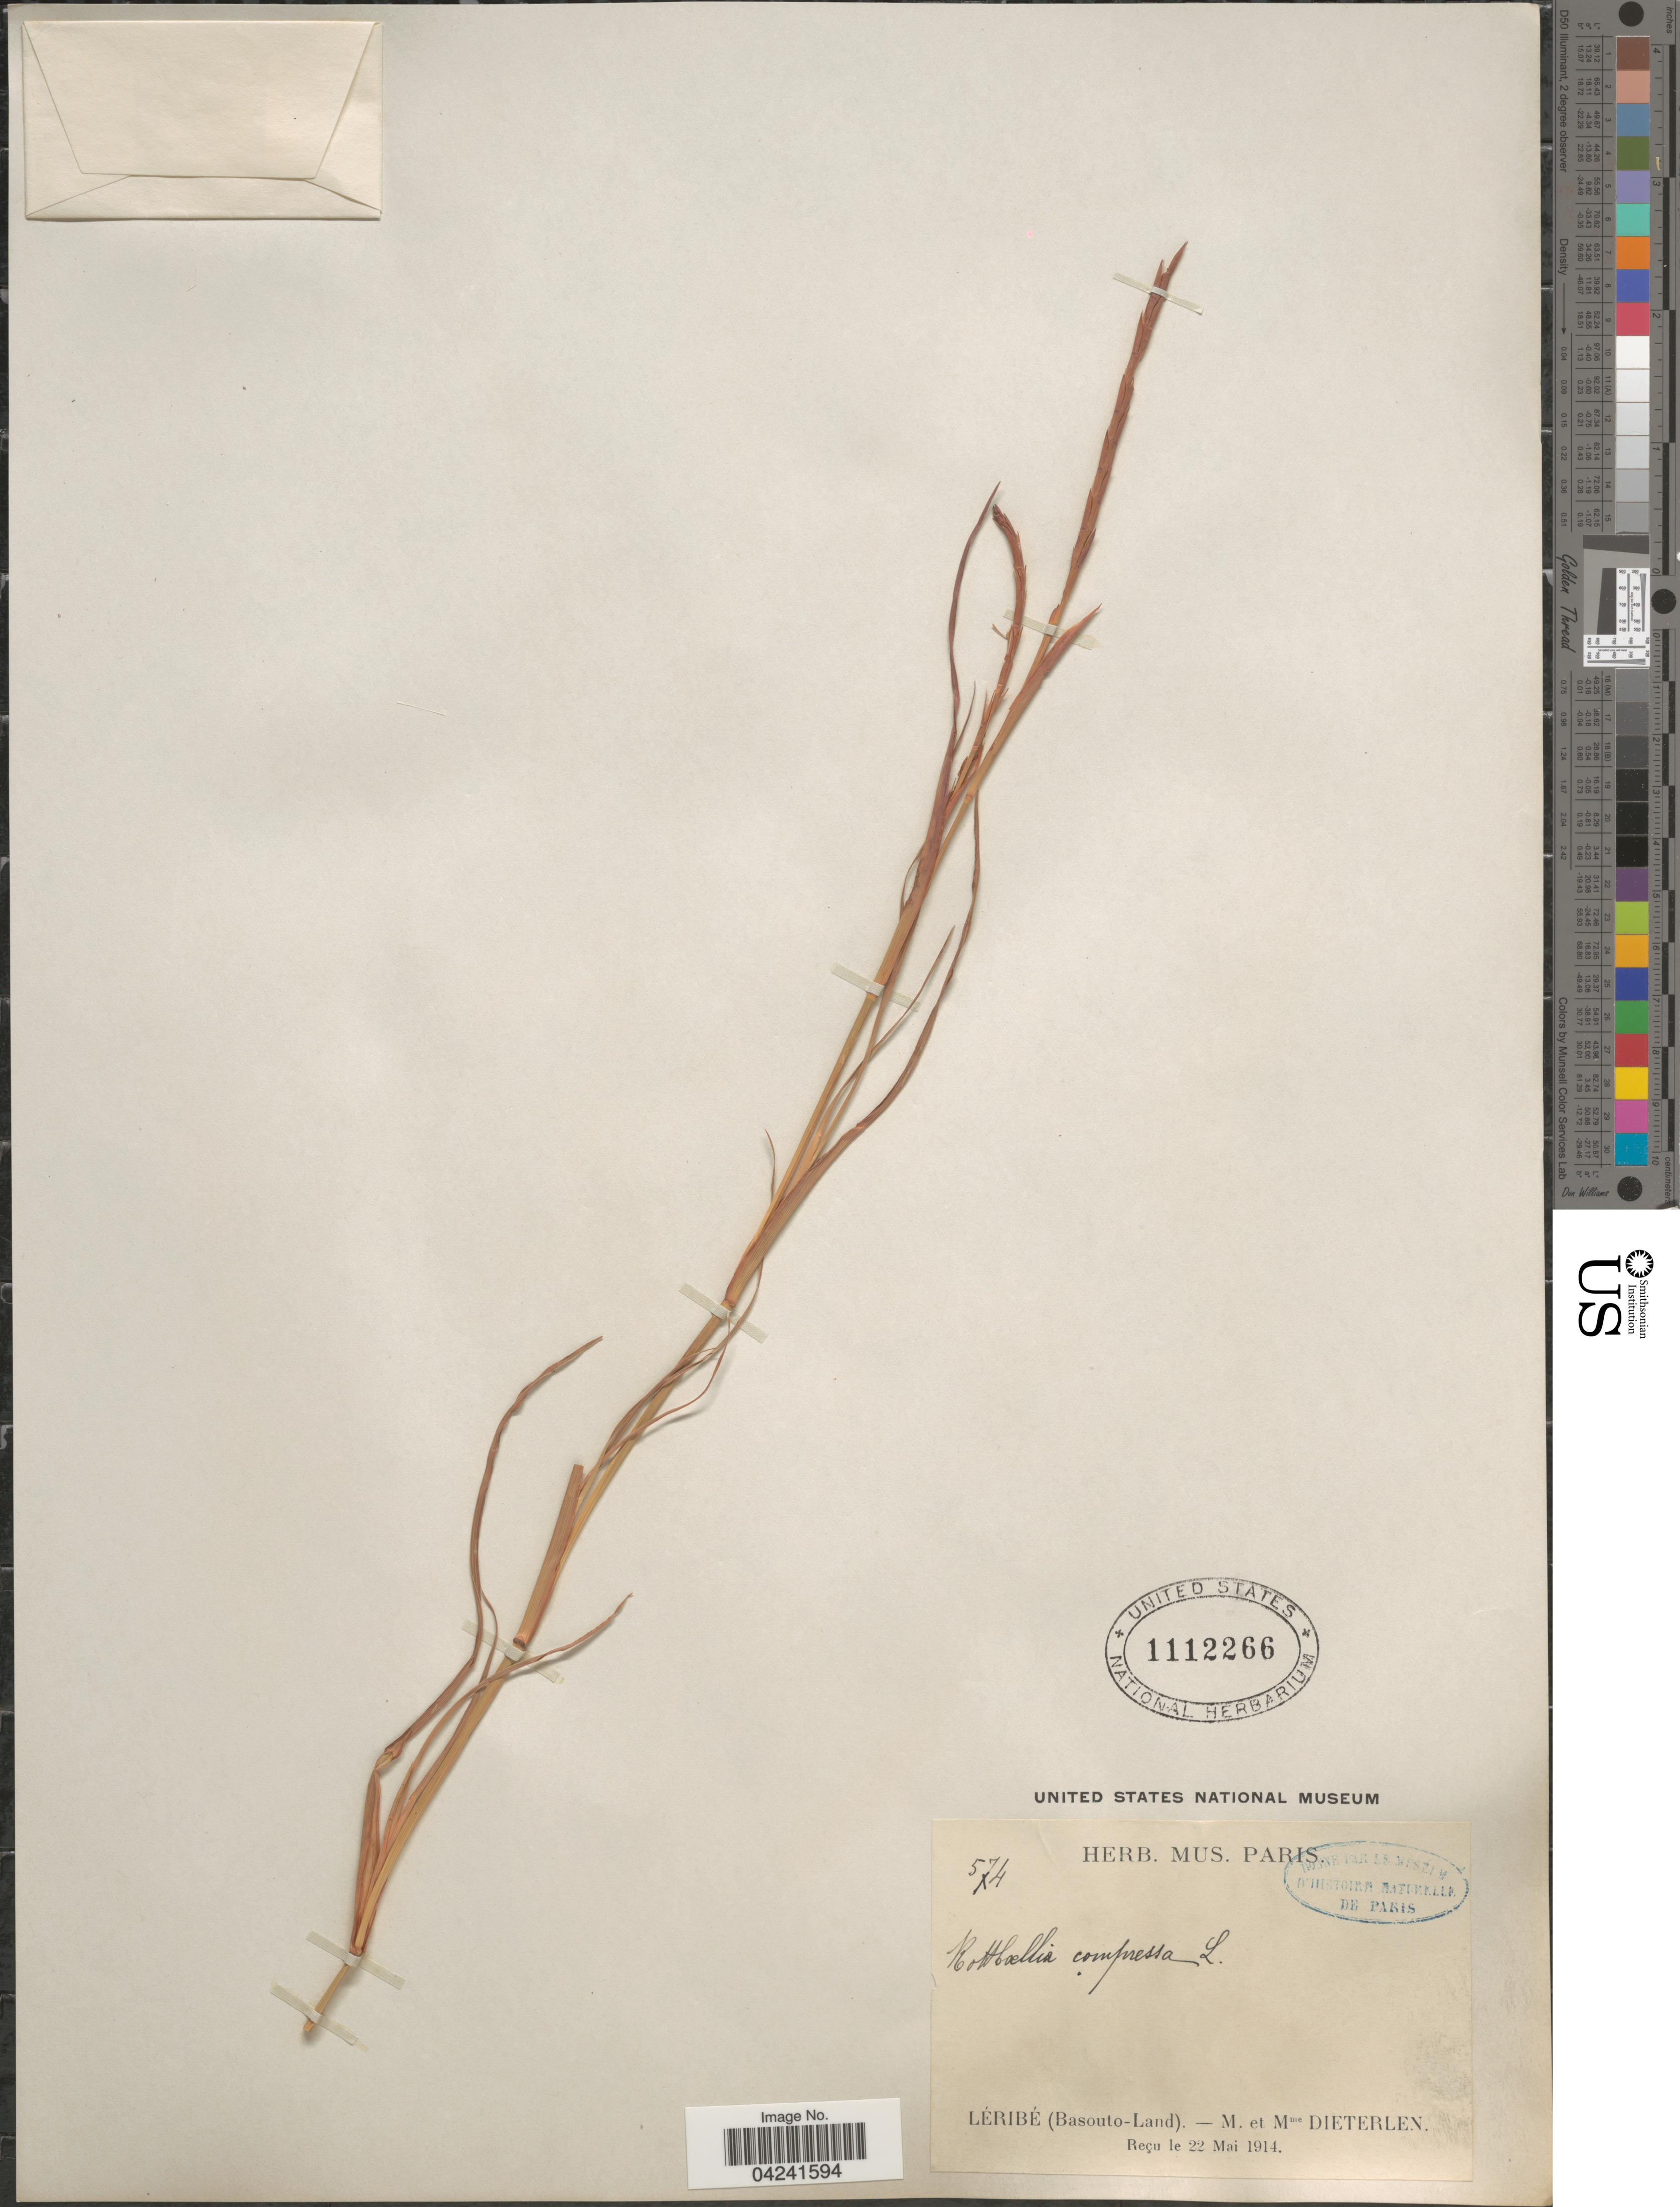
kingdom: Plantae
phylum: Tracheophyta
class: Liliopsida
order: Poales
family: Poaceae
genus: Hemarthria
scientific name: Hemarthria compressa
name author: (L.) R. Br.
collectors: M. Dieterlen & M. Dieterlen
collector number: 574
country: Lesotho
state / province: Leribe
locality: Basouto-Land.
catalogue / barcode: US 1112266